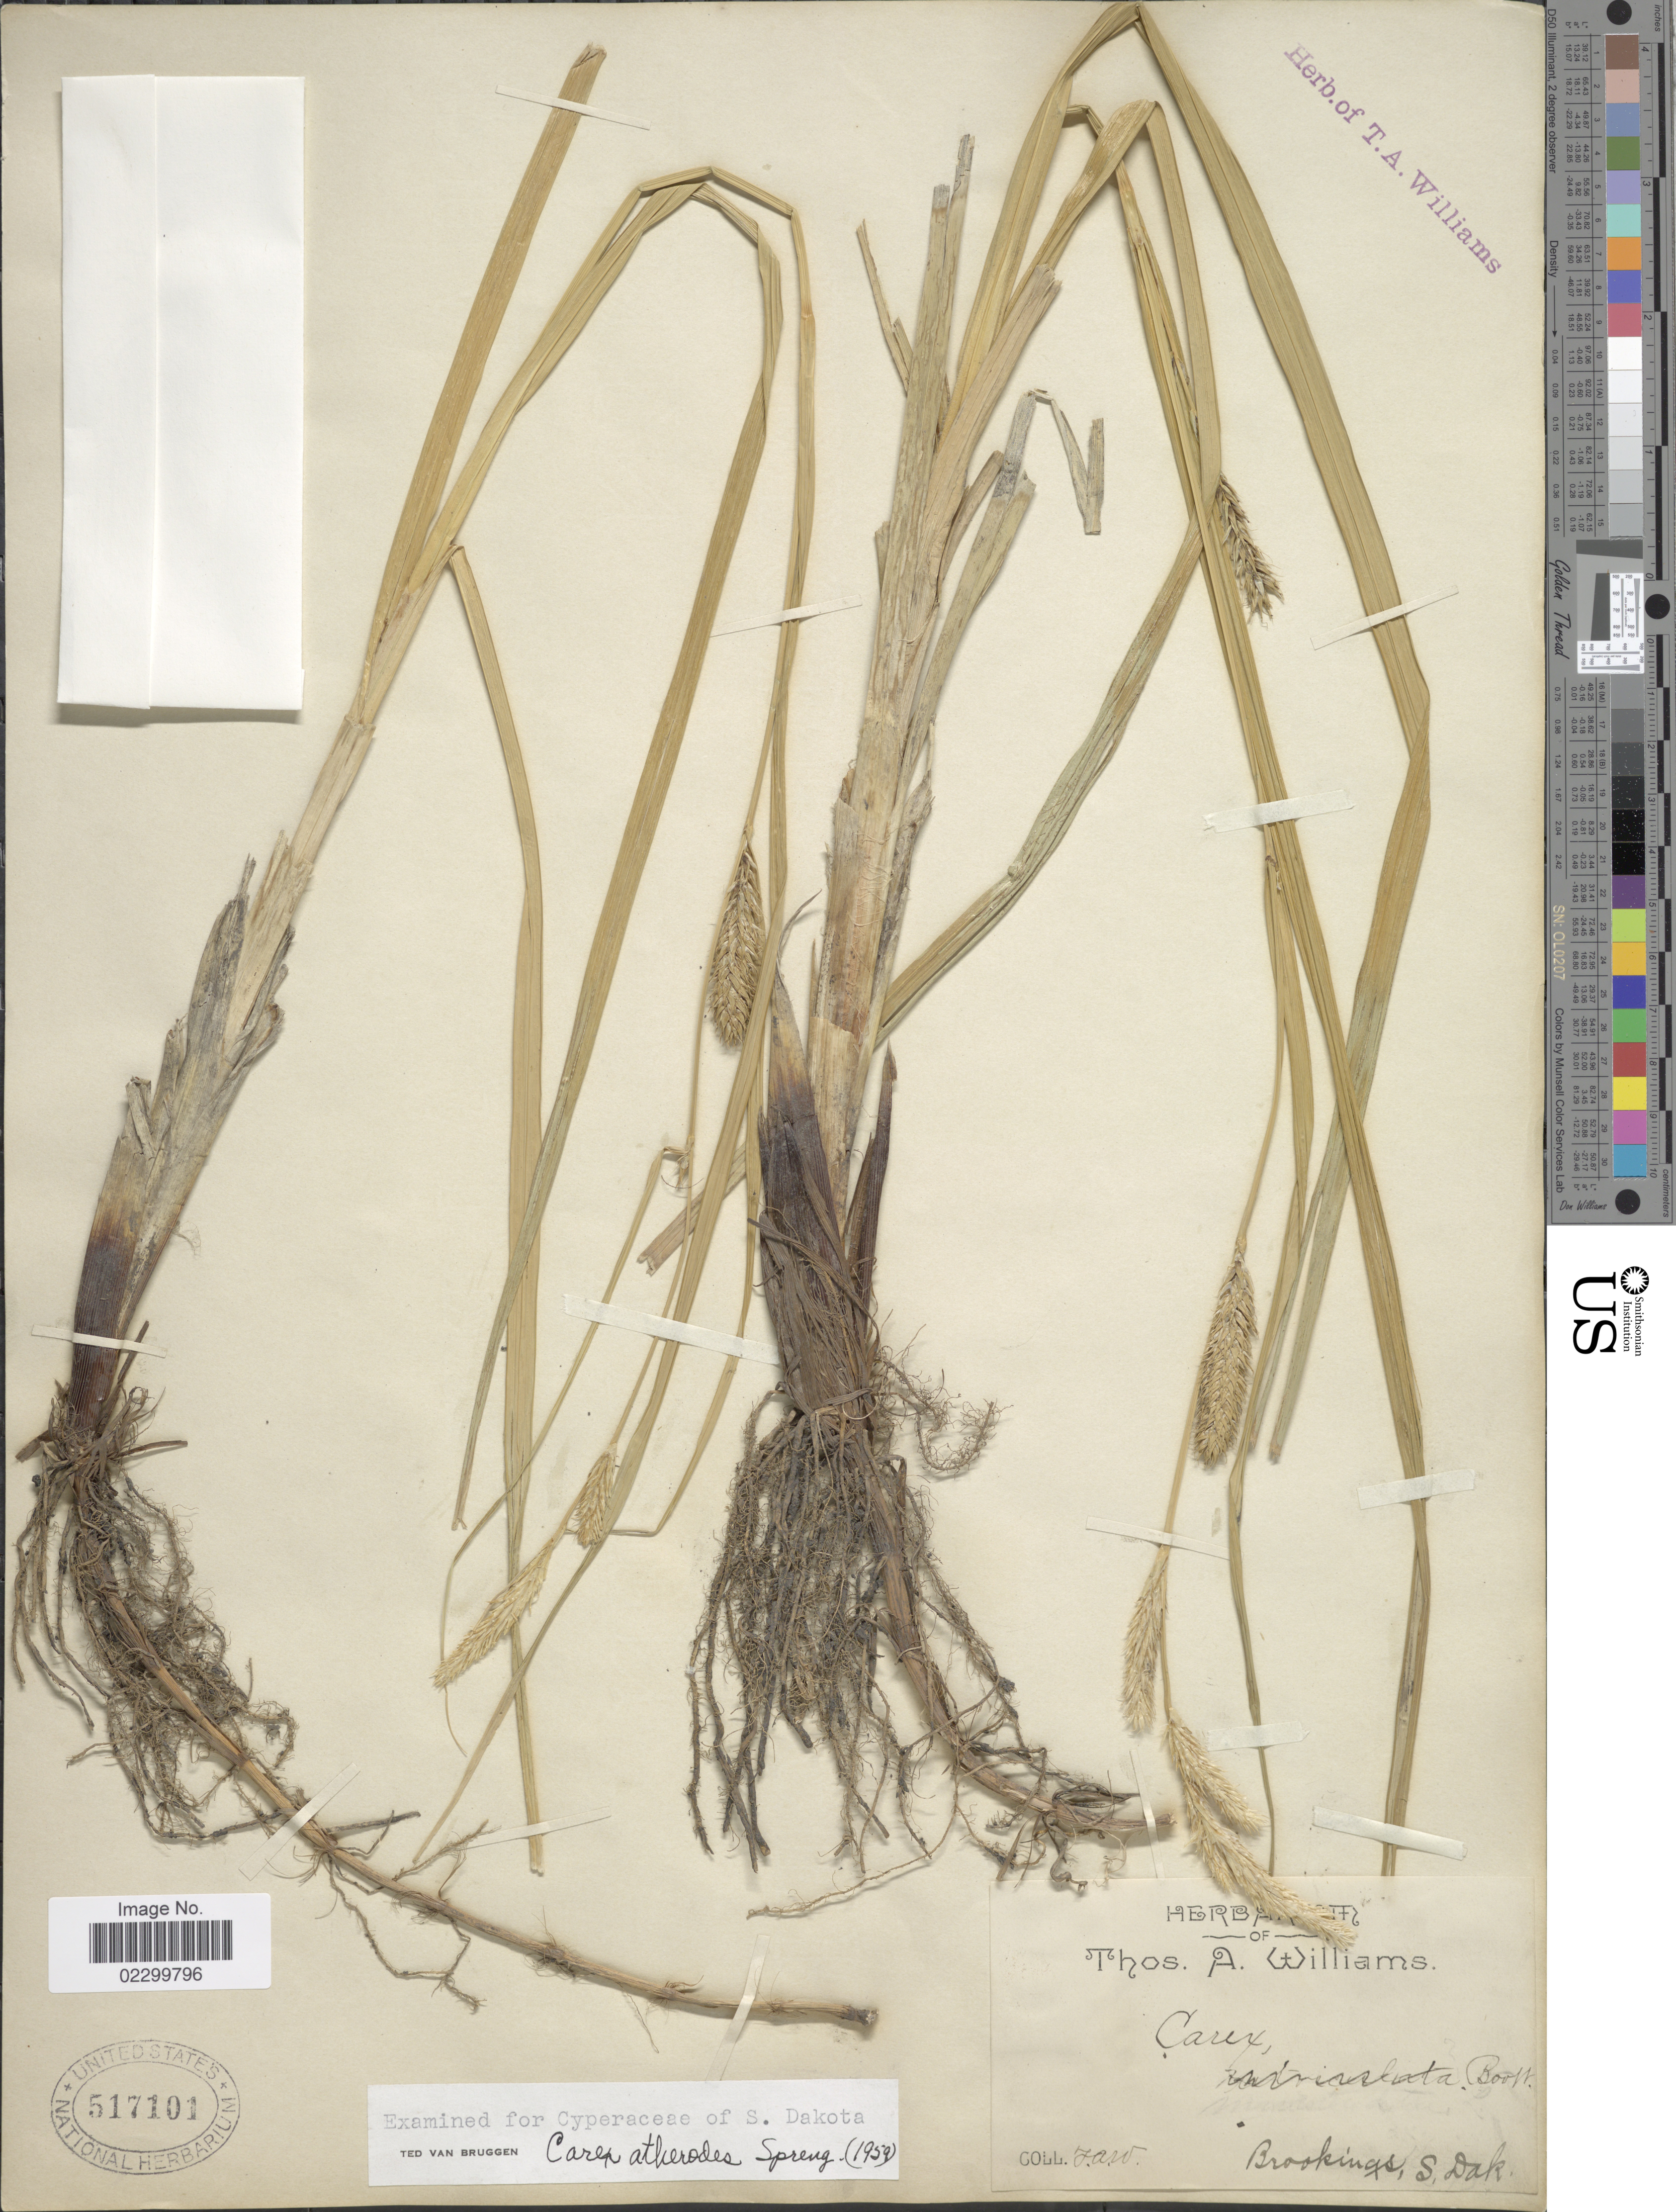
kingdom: Plantae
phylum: Tracheophyta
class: Liliopsida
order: Poales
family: Cyperaceae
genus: Carex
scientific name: Carex atherodes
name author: Spreng.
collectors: T. A. Williams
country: United States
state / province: South Dakota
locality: Brookings.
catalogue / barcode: US 517101